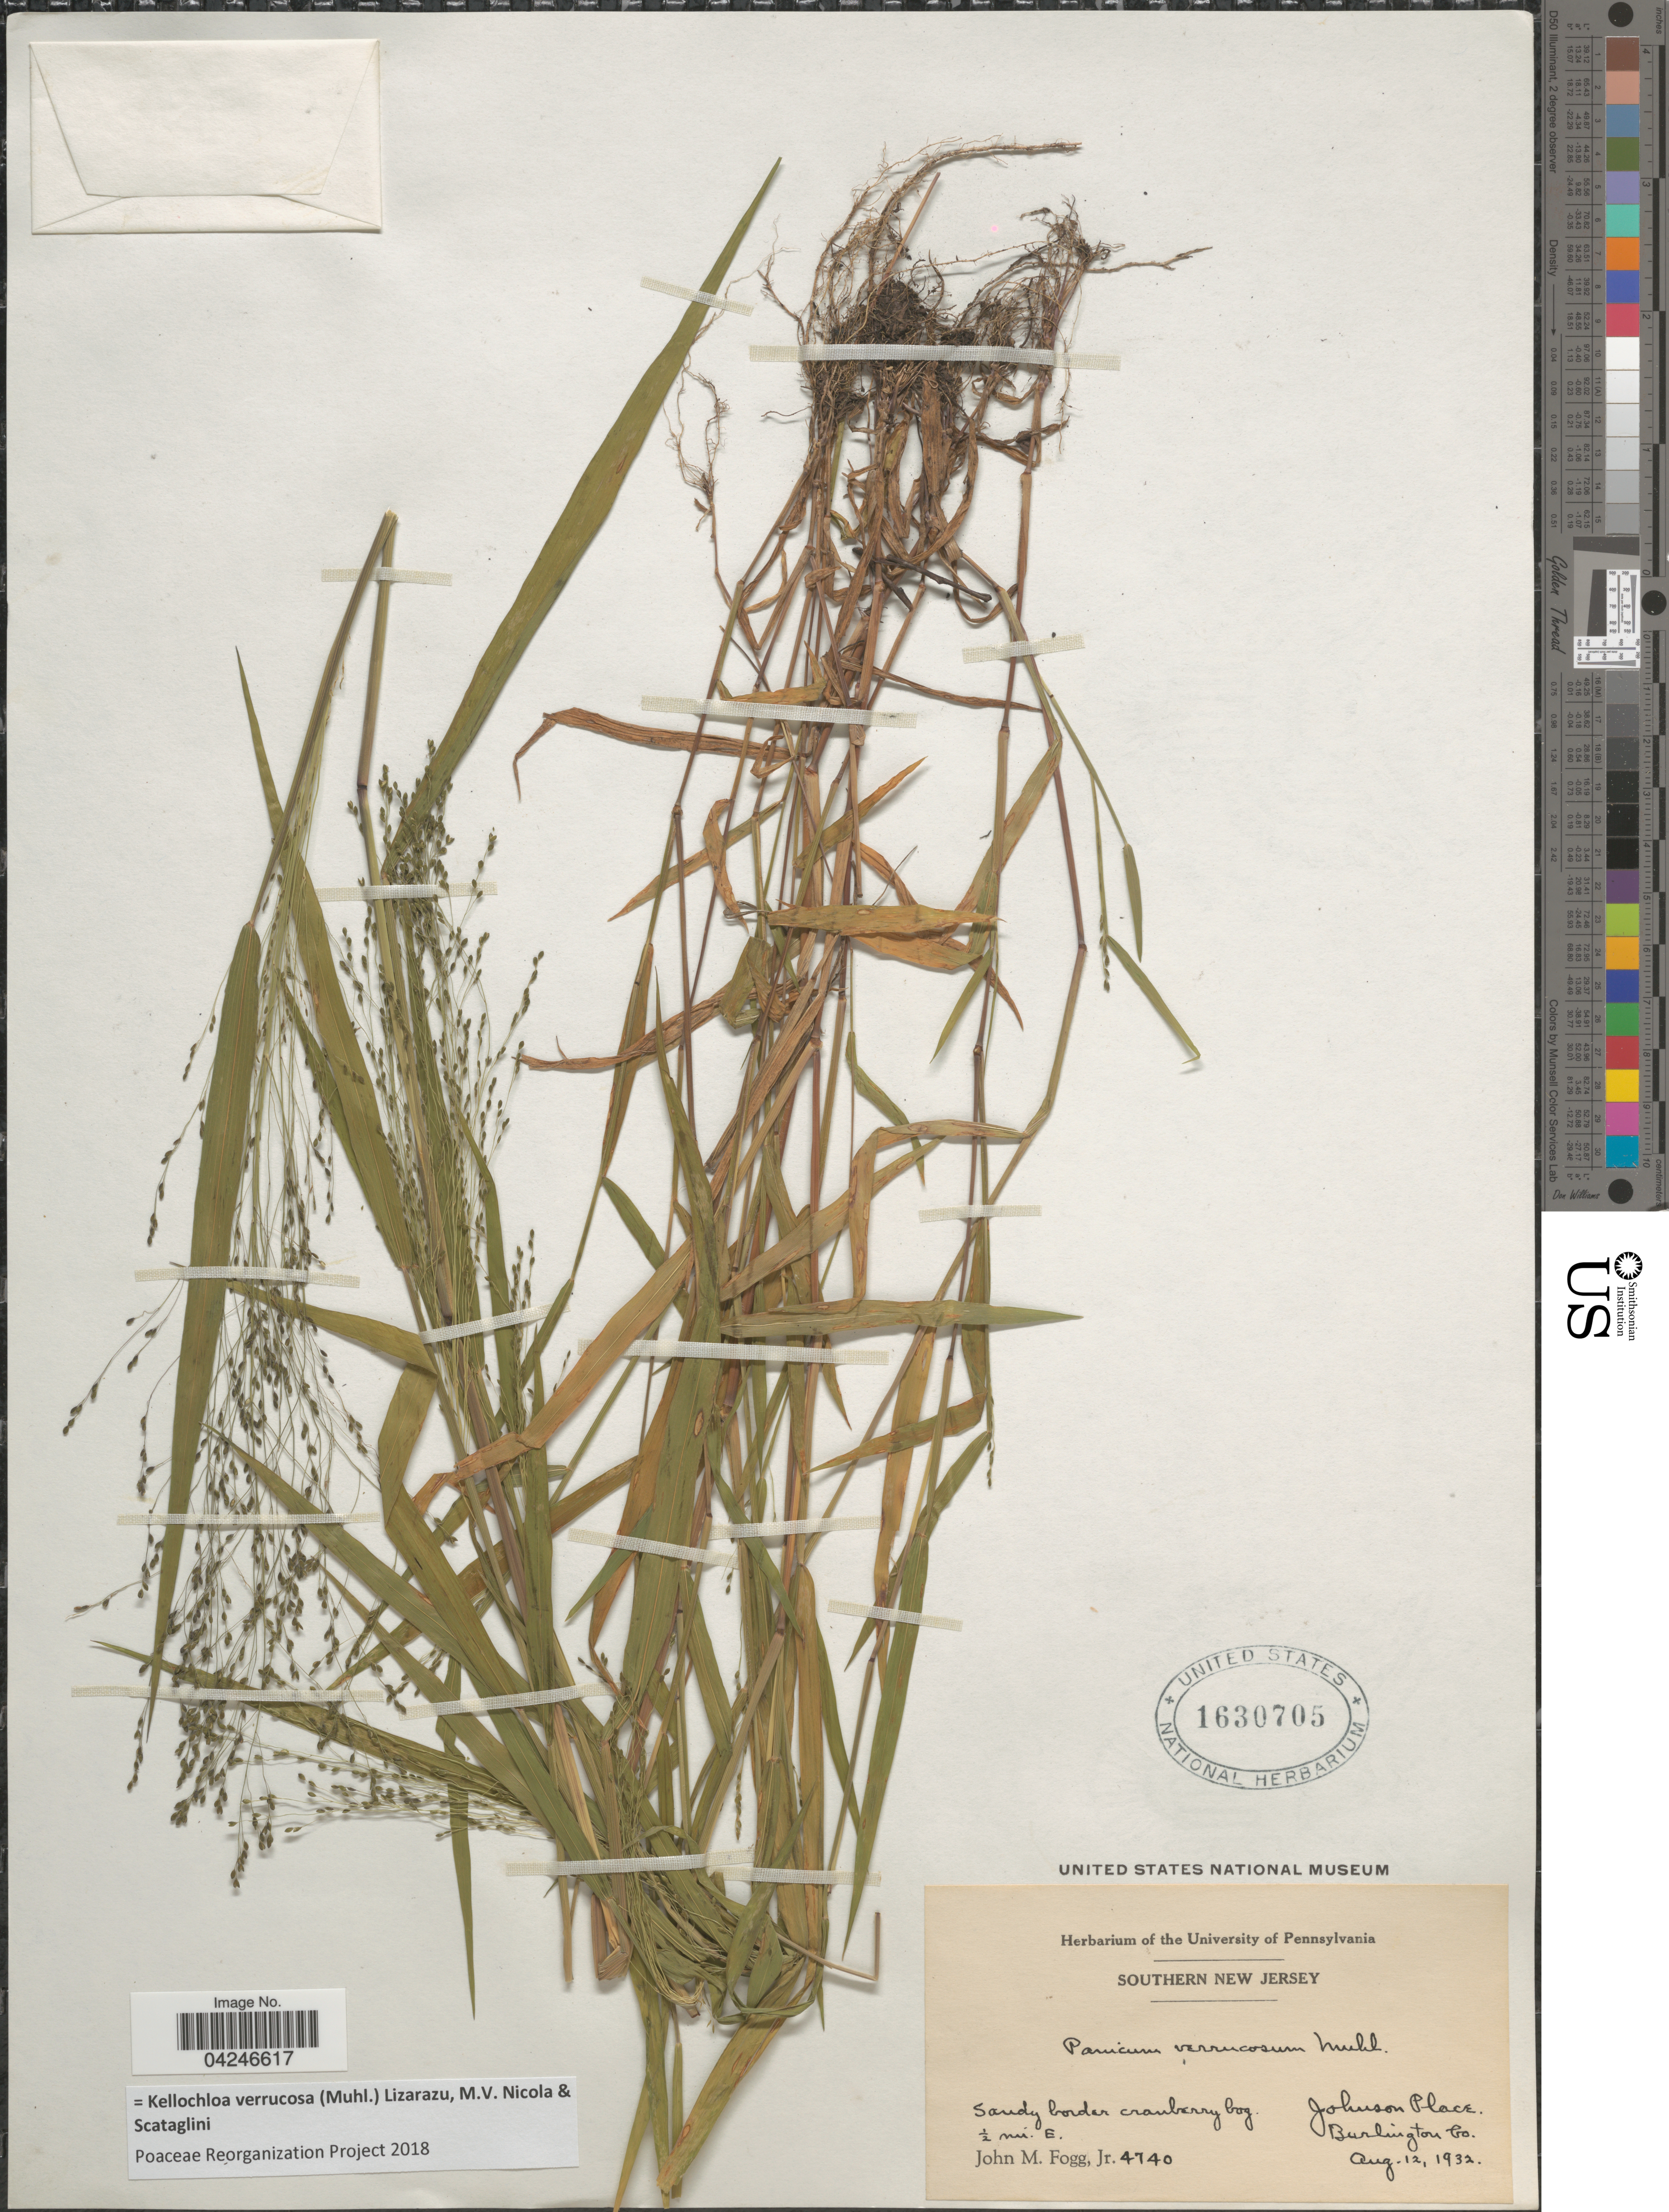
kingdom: Plantae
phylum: Tracheophyta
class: Liliopsida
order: Poales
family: Poaceae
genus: Kellochloa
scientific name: Kellochloa verrucosa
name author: (Muhl.) Lizarazu et al.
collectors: J. Fogg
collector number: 4740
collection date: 1932-08-12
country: United States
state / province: New Jersey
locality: Southern New Jersey. Johnson Place. ½ mi. E. Burlington Co.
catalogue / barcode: US 1630705